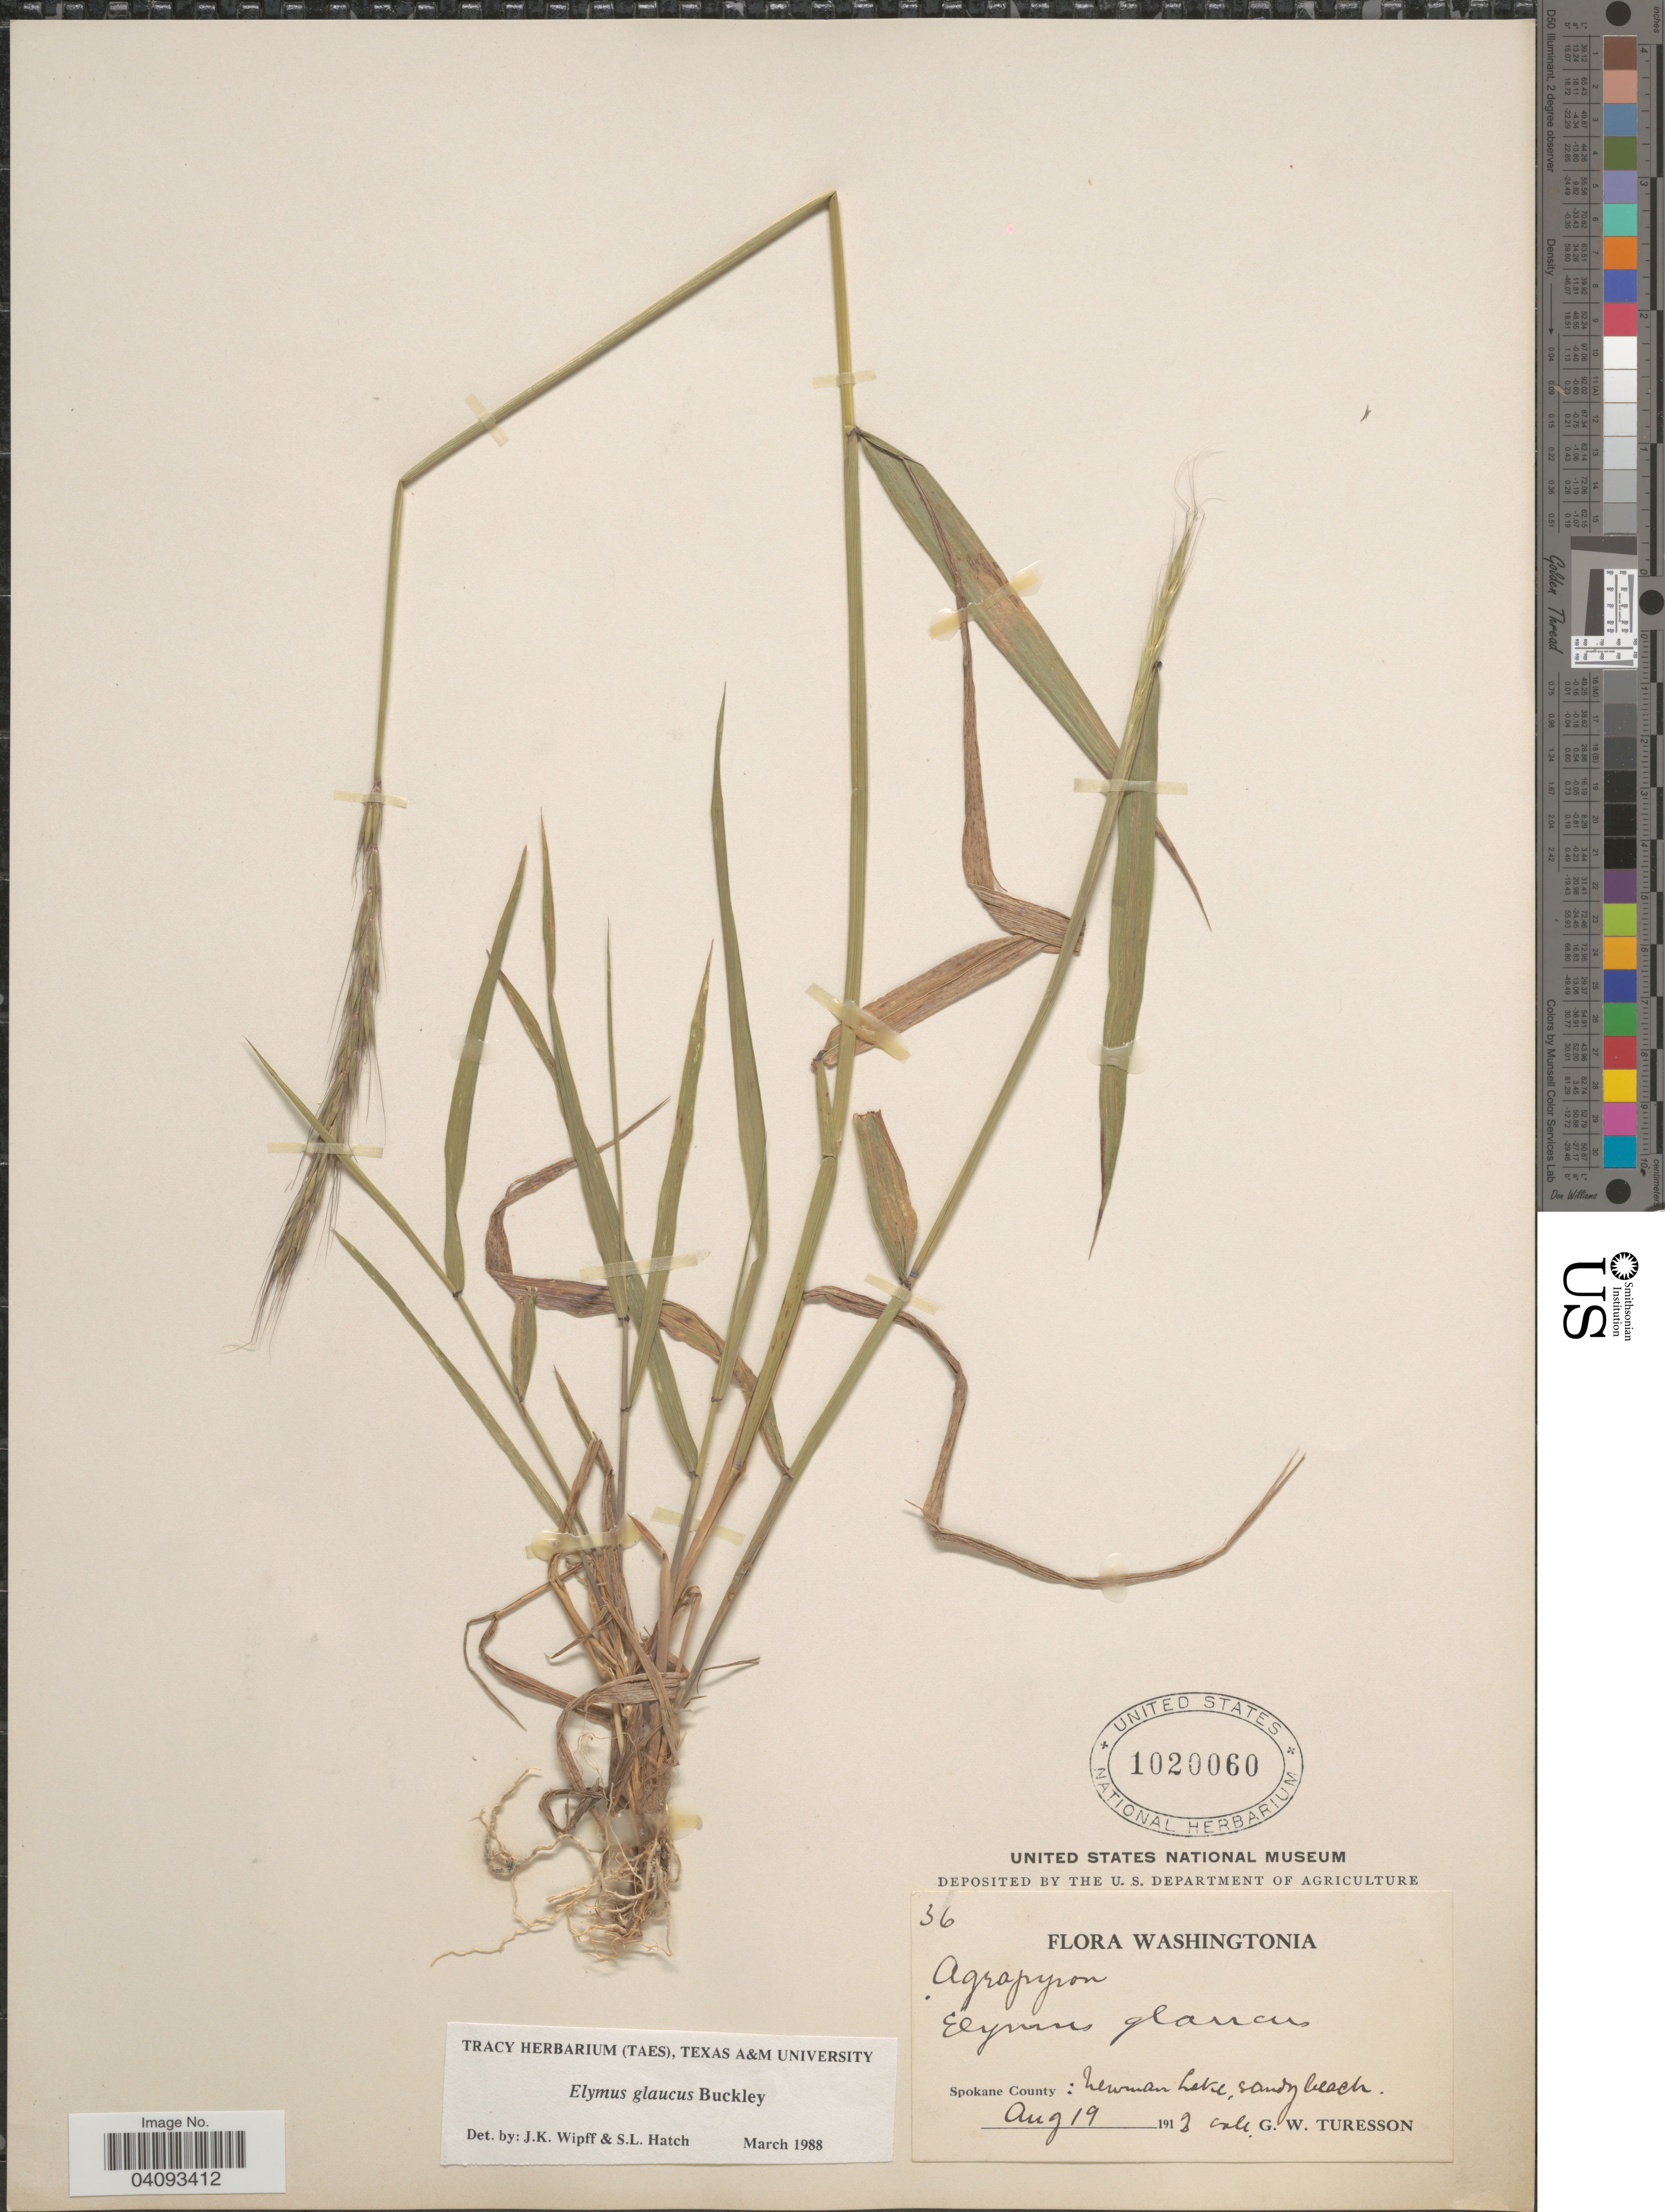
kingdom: Plantae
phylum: Tracheophyta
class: Liliopsida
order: Poales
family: Poaceae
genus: Elymus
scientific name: Elymus glaucus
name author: Buckley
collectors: G. Turesson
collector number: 36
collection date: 1912-08-19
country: United States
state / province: Washington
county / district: Spokane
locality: Spokane County: Newman Lake, sandy beach.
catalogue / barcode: US 1020060